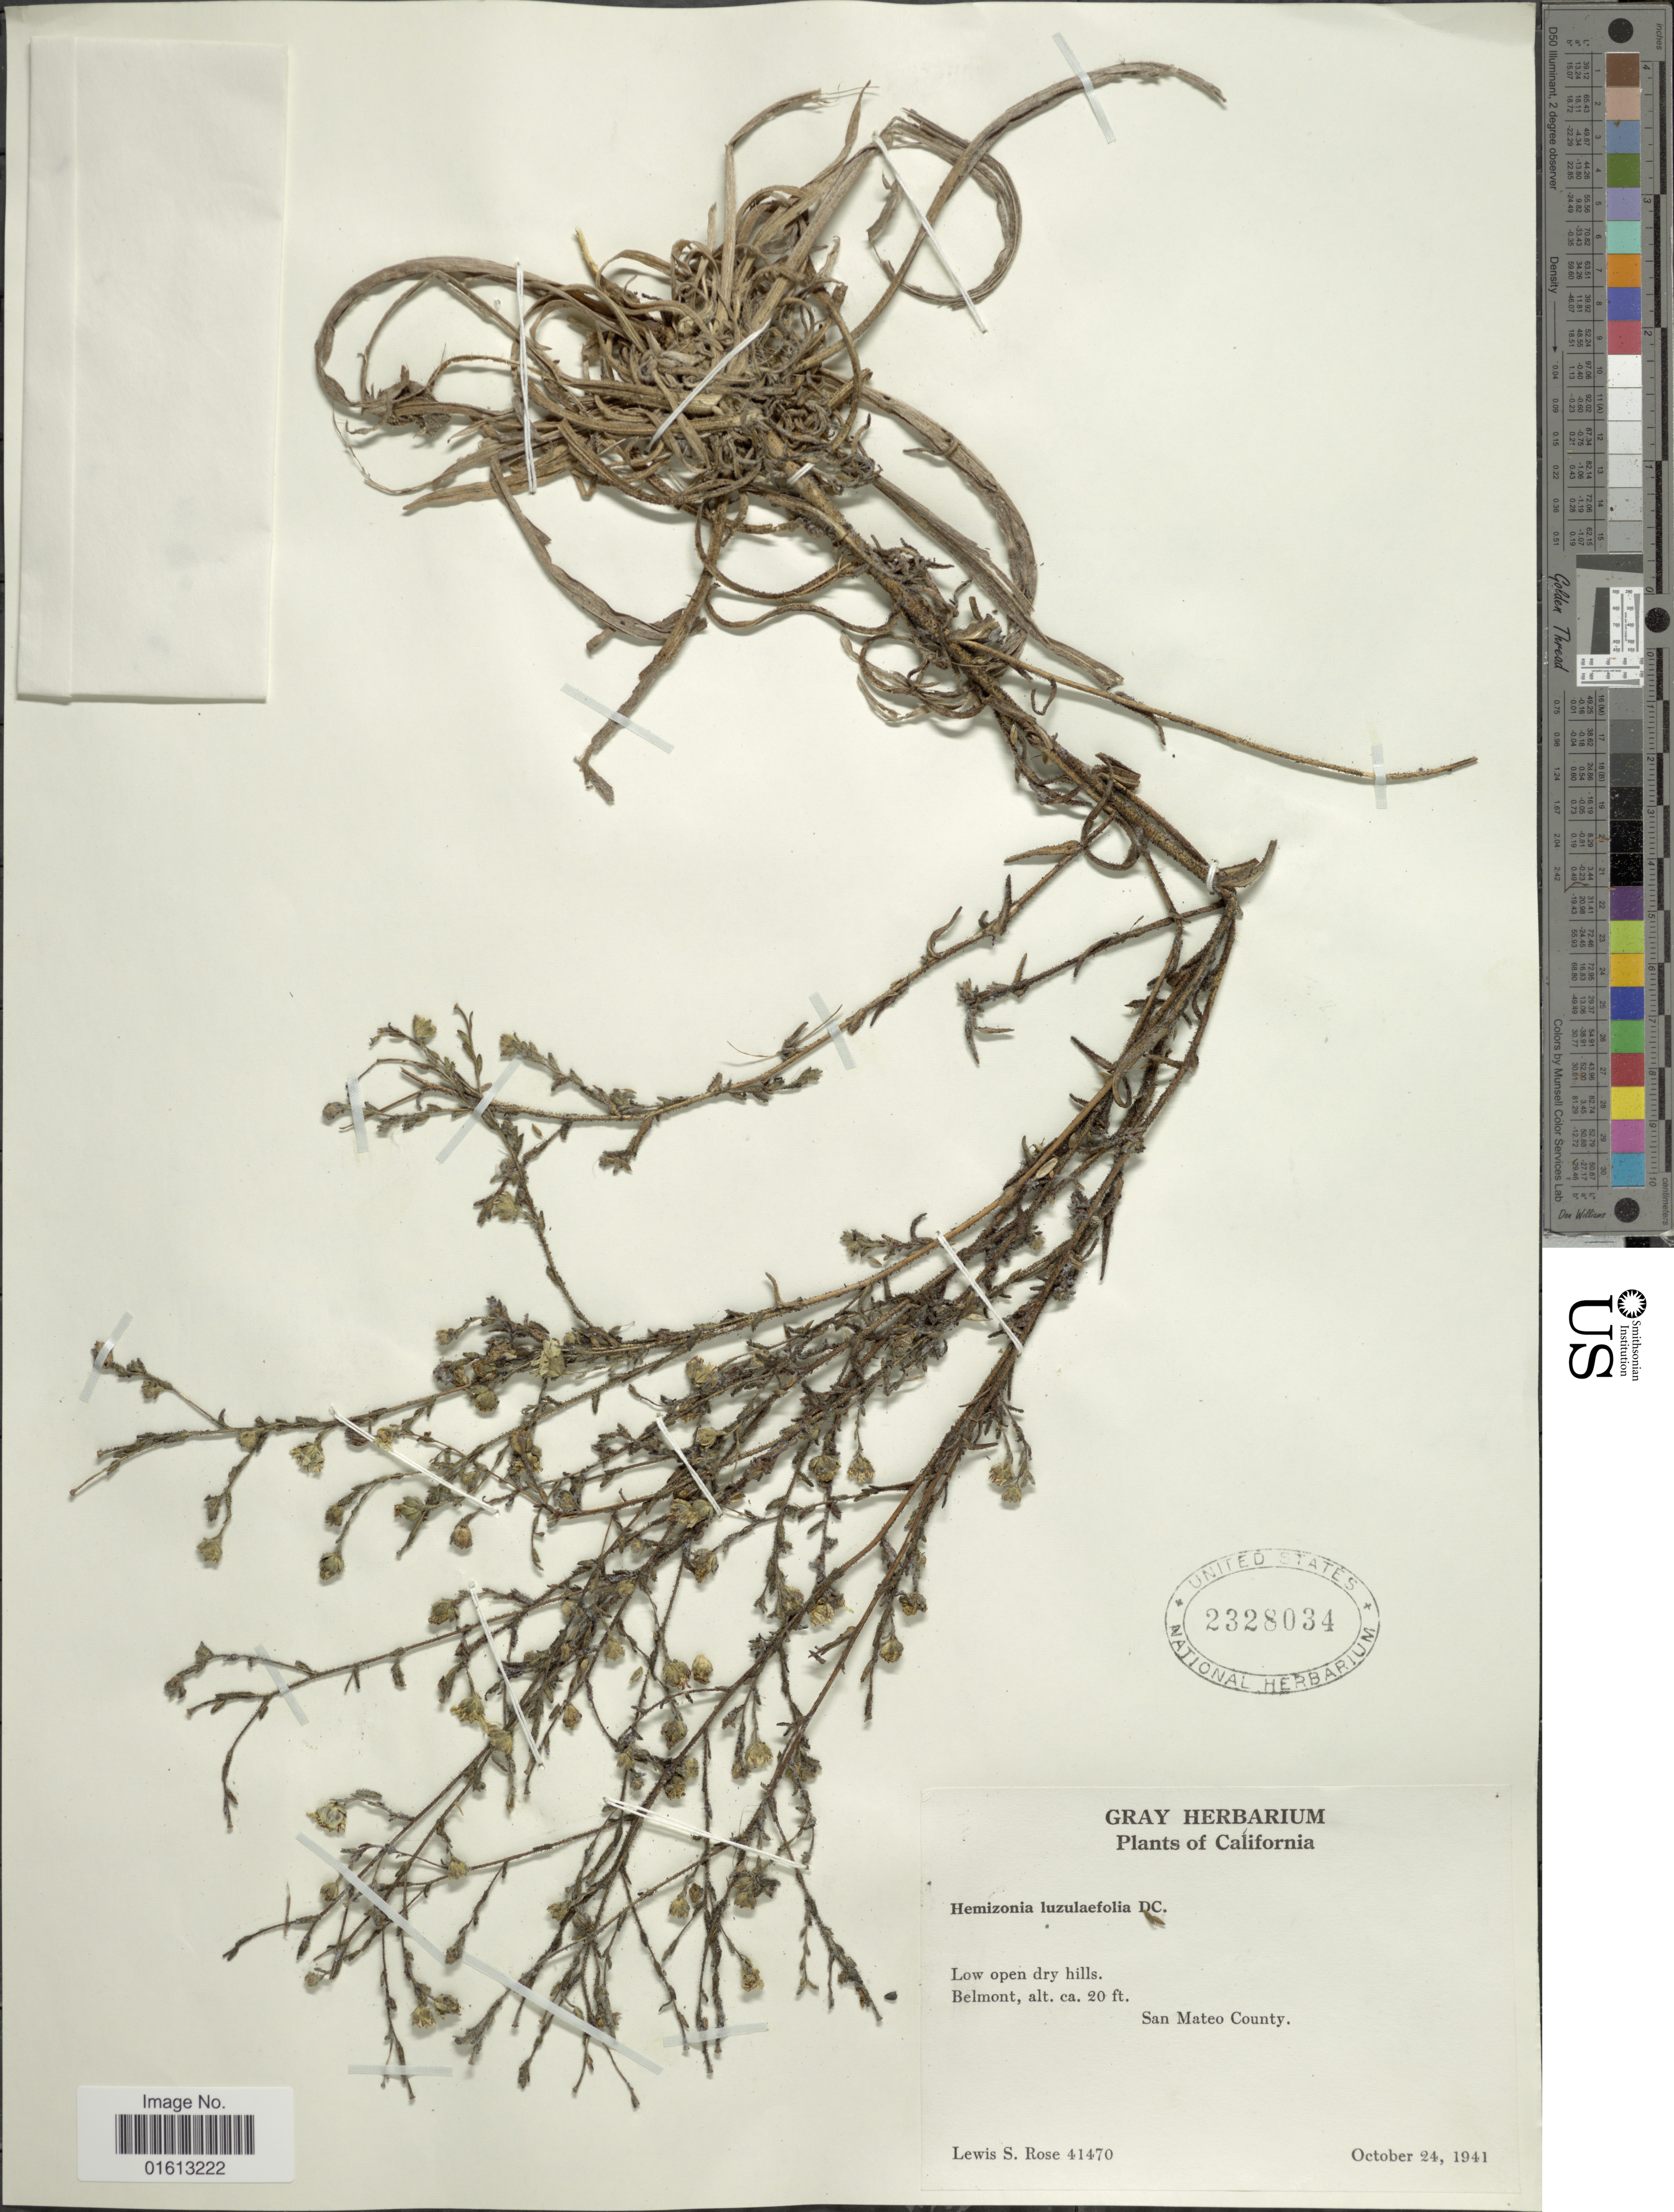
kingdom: Plantae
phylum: Tracheophyta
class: Magnoliopsida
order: Asterales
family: Asteraceae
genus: Hemizonia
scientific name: Hemizonia luzulaefolia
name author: DC.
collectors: L. S. Rose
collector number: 41470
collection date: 1941-10-24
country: United States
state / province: California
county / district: San Mateo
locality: Low open dry hills, Belmont, San Mateo County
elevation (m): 6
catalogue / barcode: US 2328034